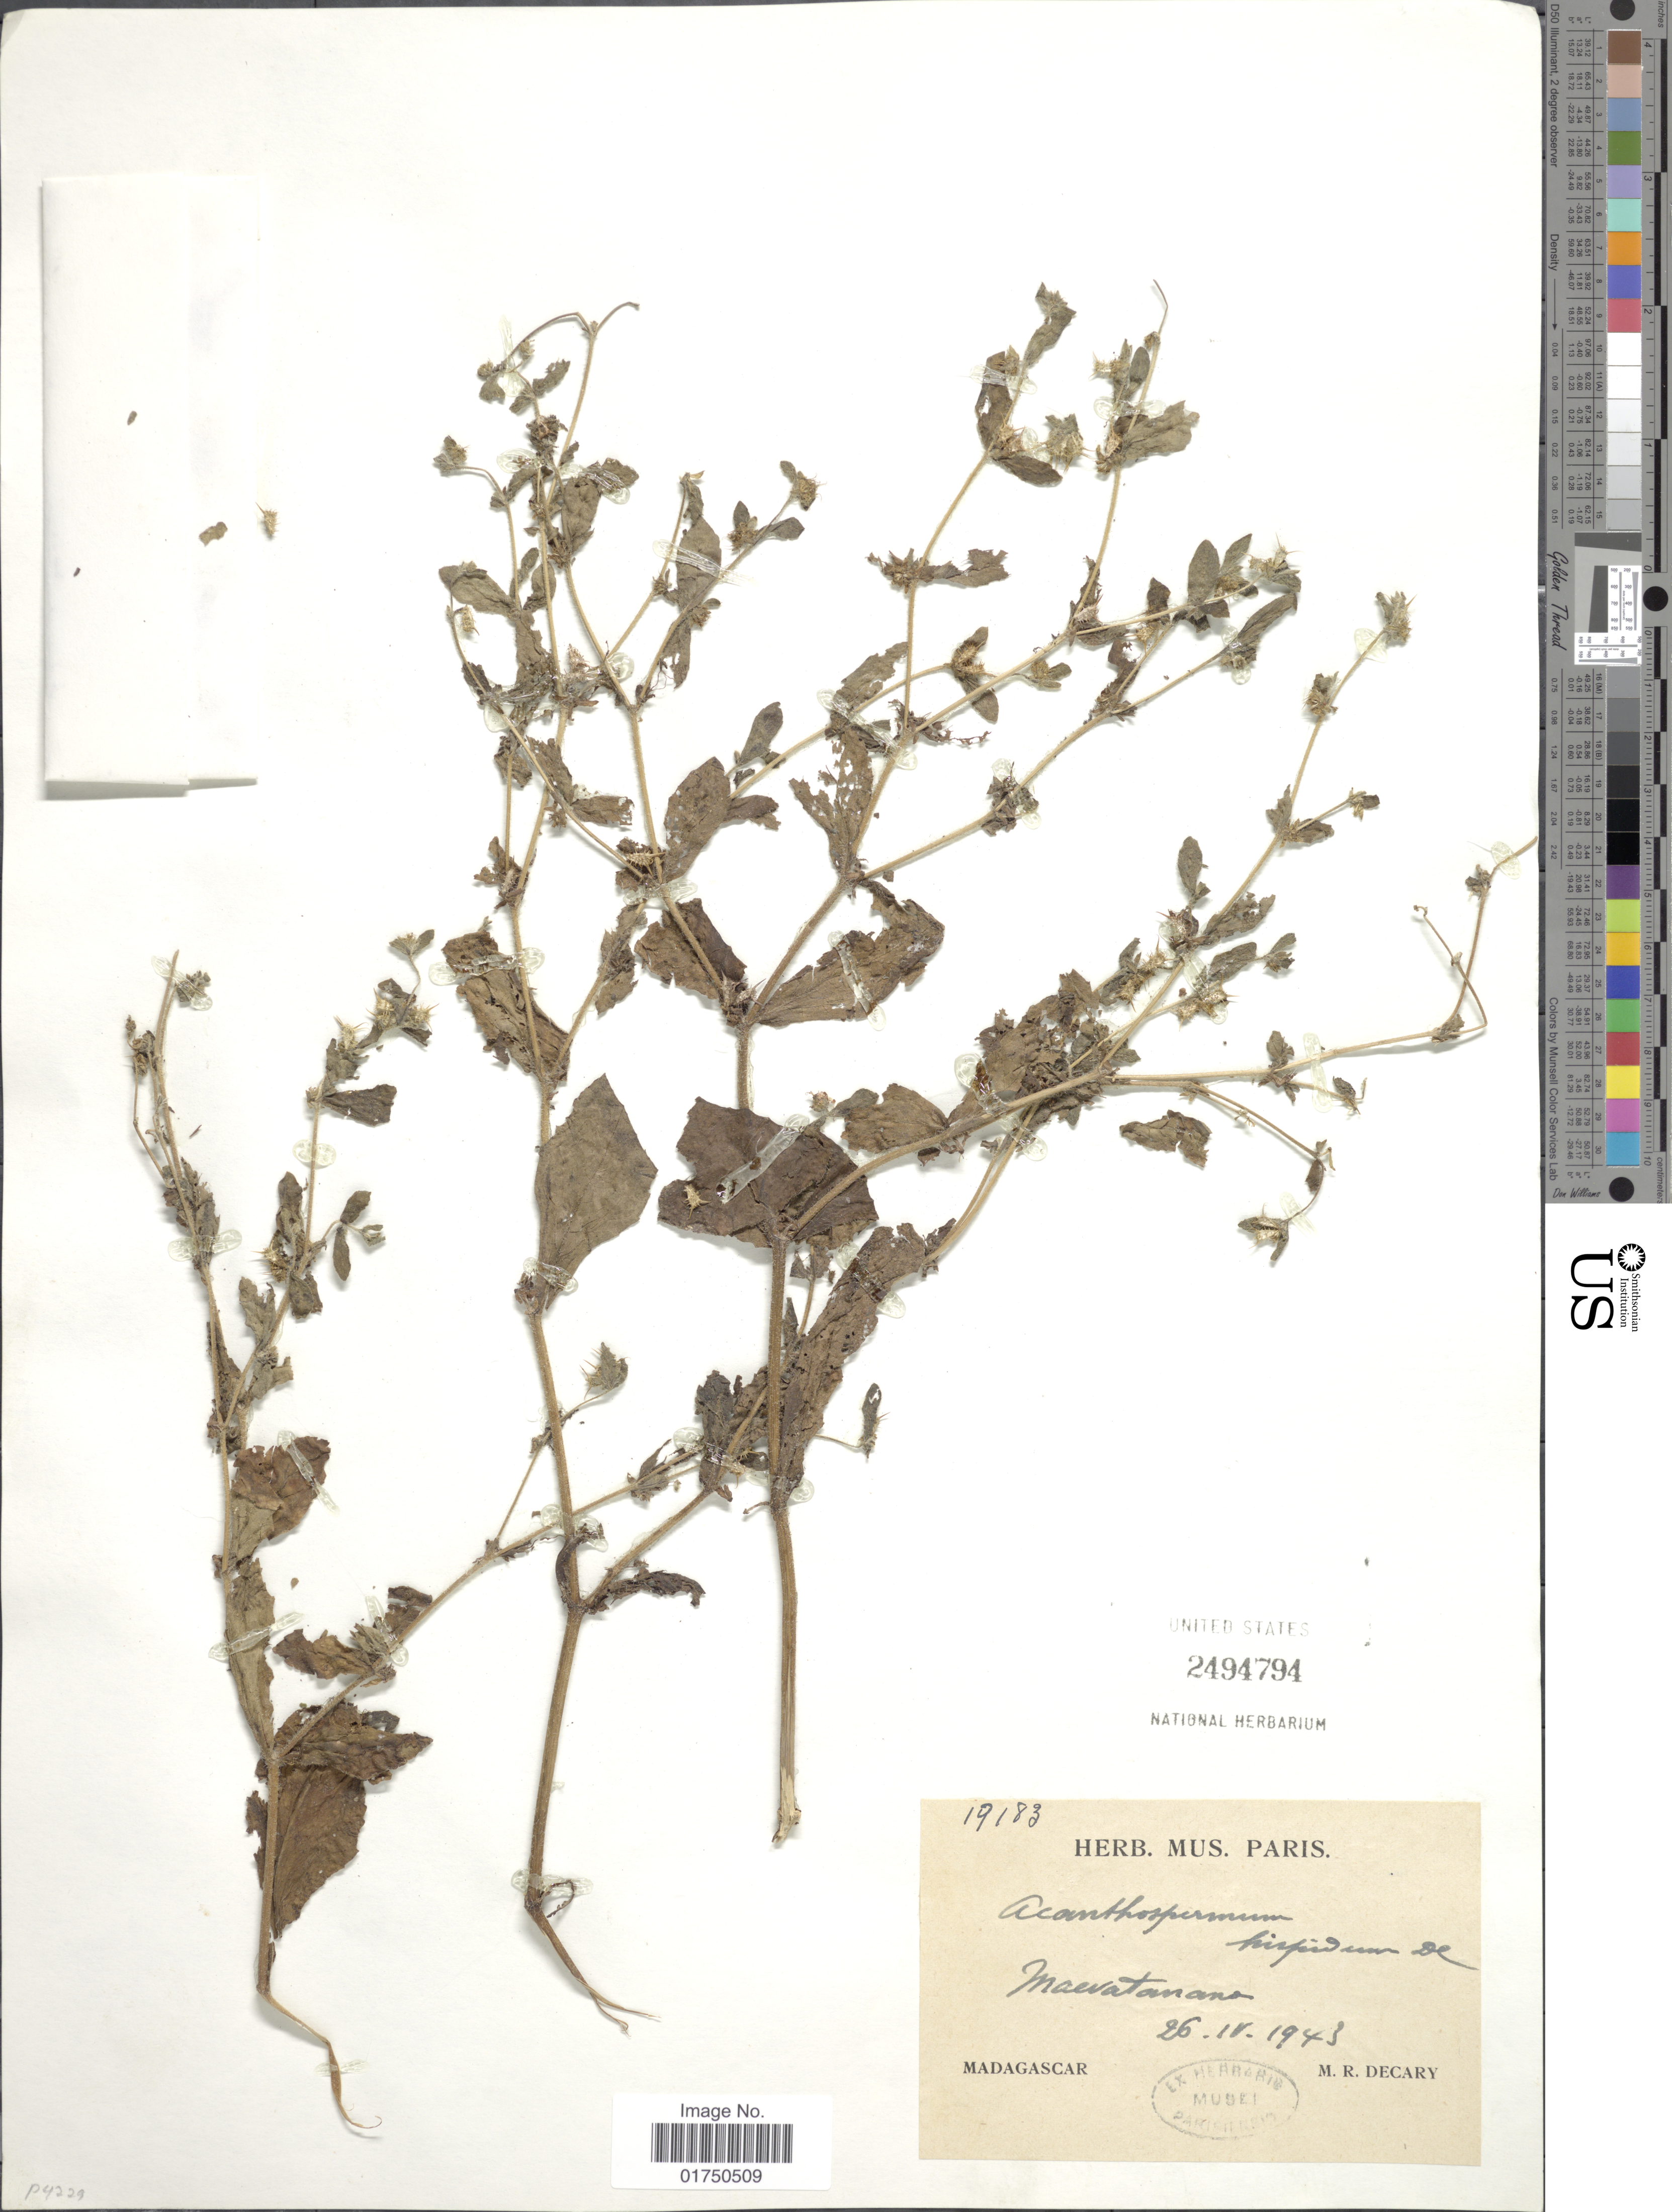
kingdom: Plantae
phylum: Tracheophyta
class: Magnoliopsida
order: Asterales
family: Asteraceae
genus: Acanthospermum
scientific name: Acanthospermum hispidum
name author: DC.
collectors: R. Decary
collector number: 19183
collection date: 1943-04-26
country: Madagascar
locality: Maevatanana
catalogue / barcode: US 2494794